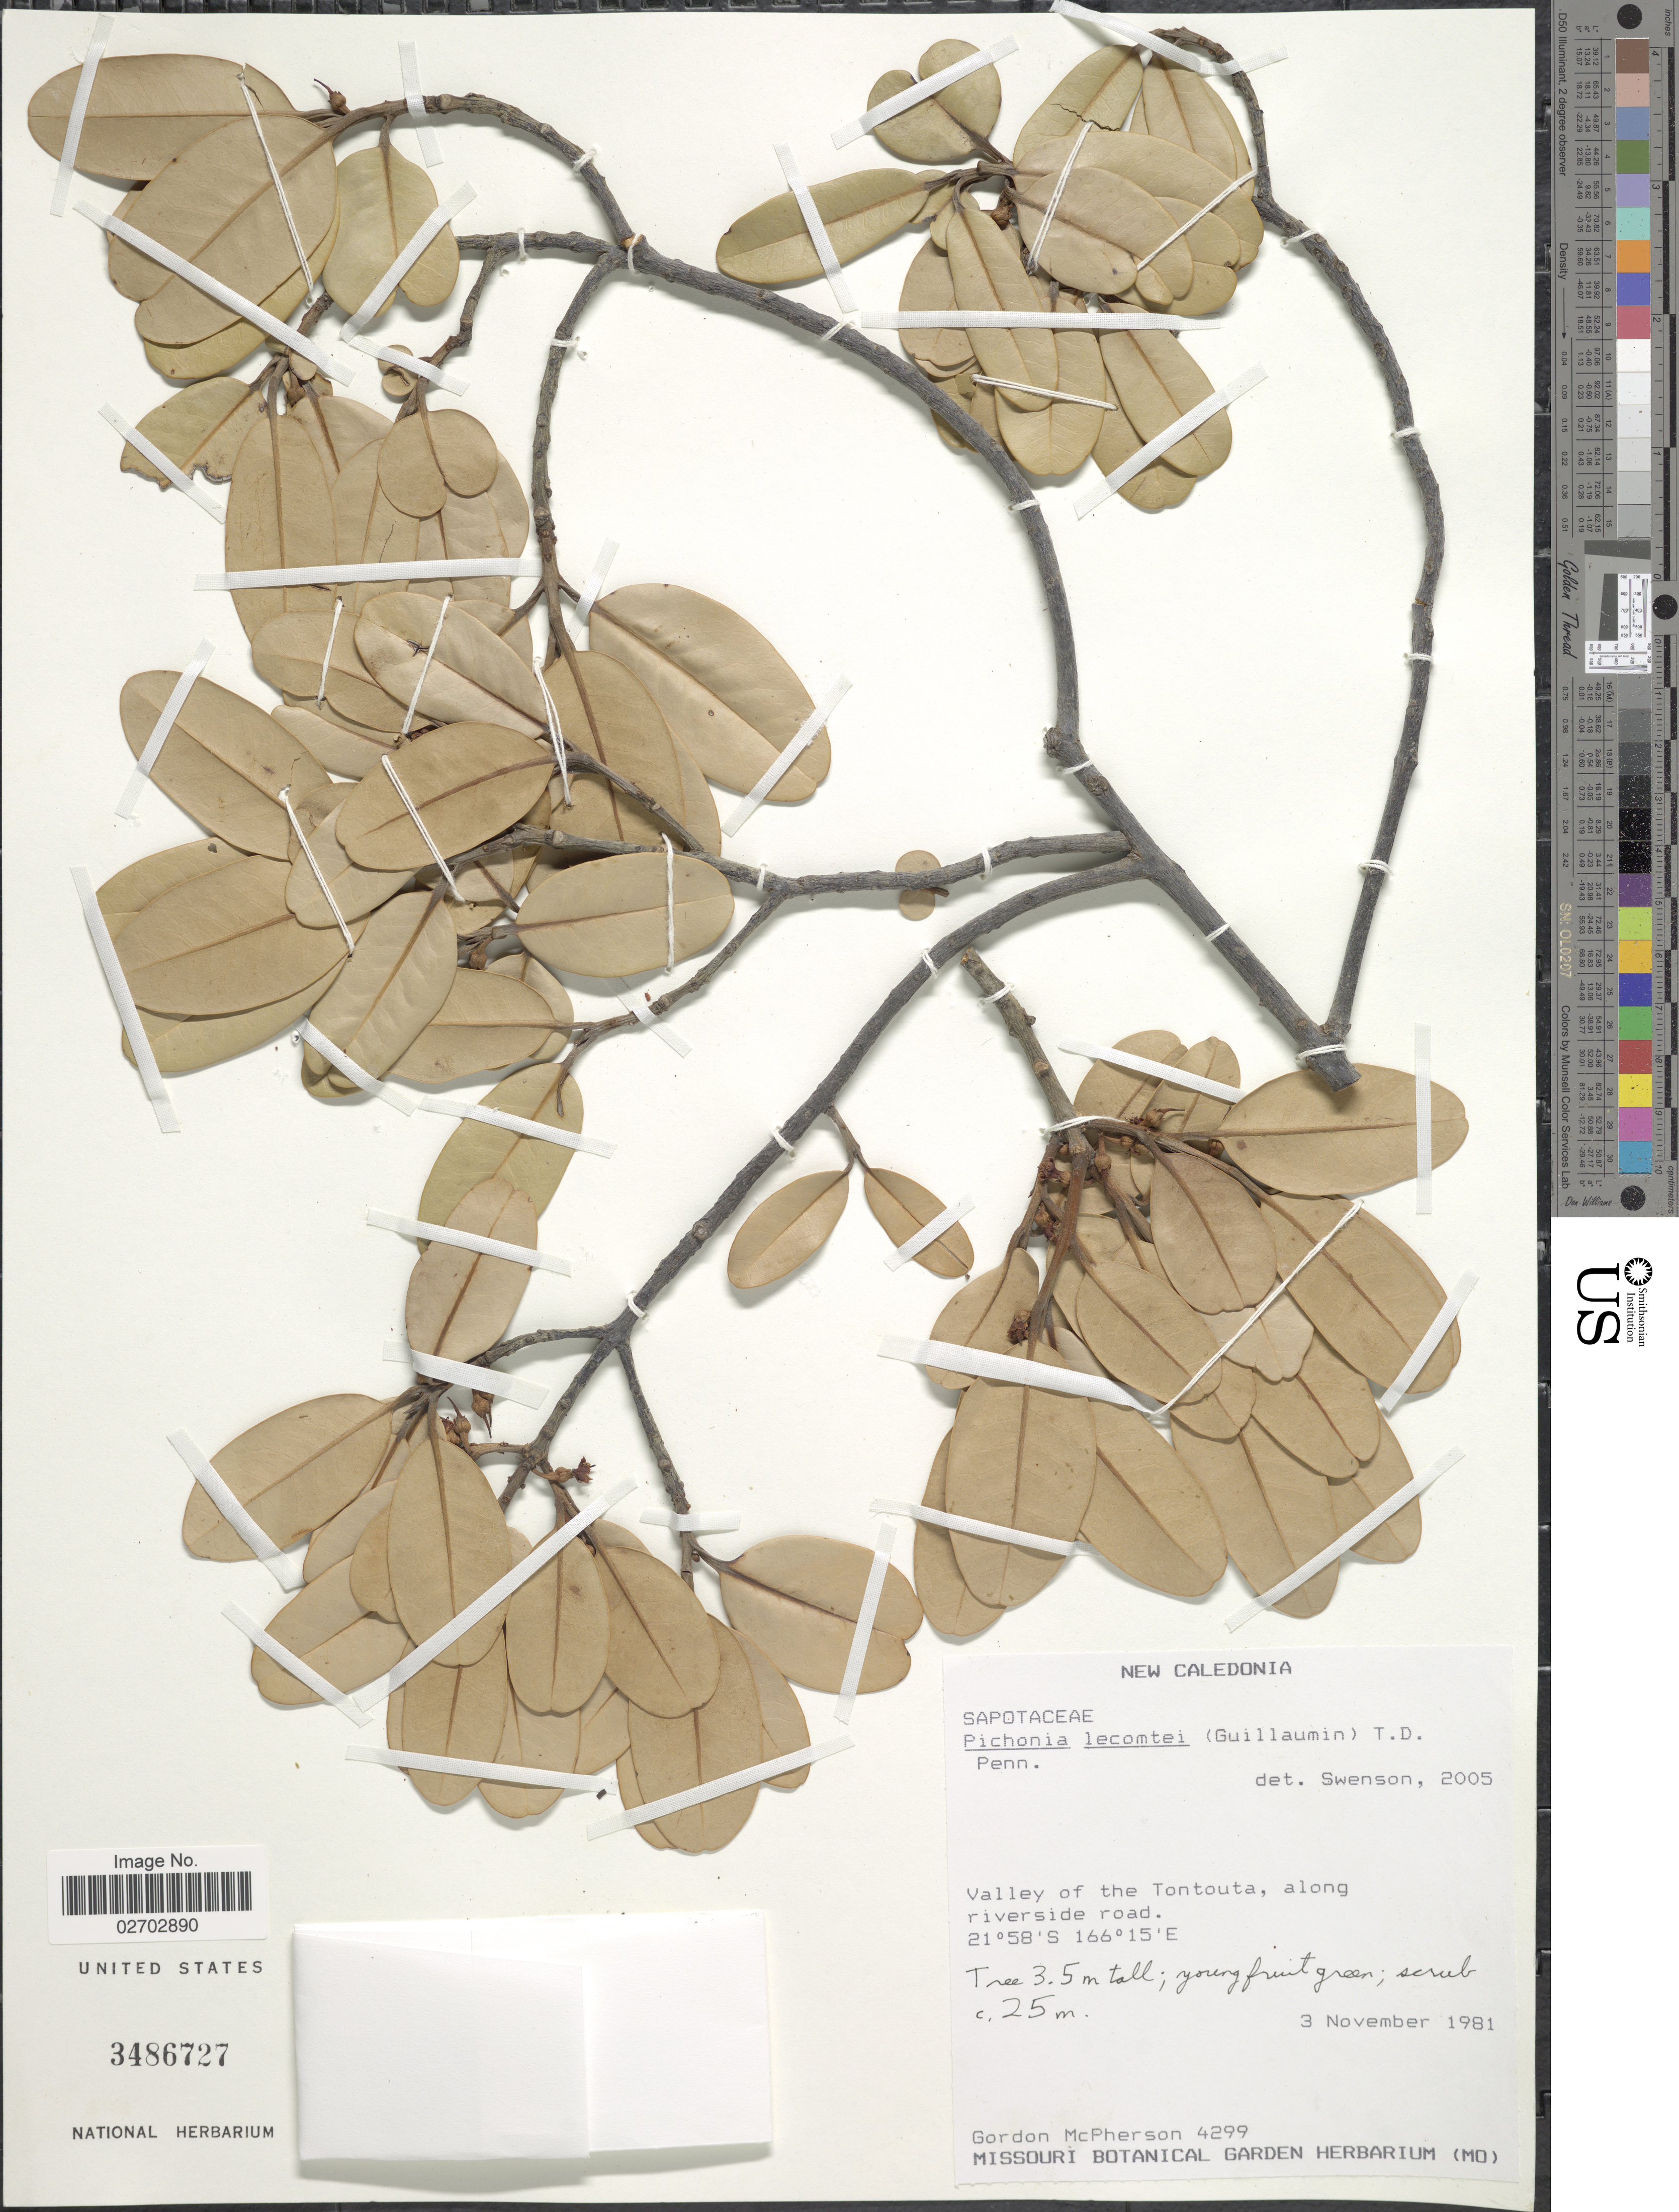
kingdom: Plantae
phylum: Tracheophyta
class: Magnoliopsida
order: Ericales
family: Sapotaceae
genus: Pichonia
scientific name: Pichonia lecomtei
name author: (Guillaumin) T.D. Penn.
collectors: G. D. McPherson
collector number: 4299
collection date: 1981-11-03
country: New Caledonia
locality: Valley of the Tontouta, along riverside road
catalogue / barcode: US 3486727